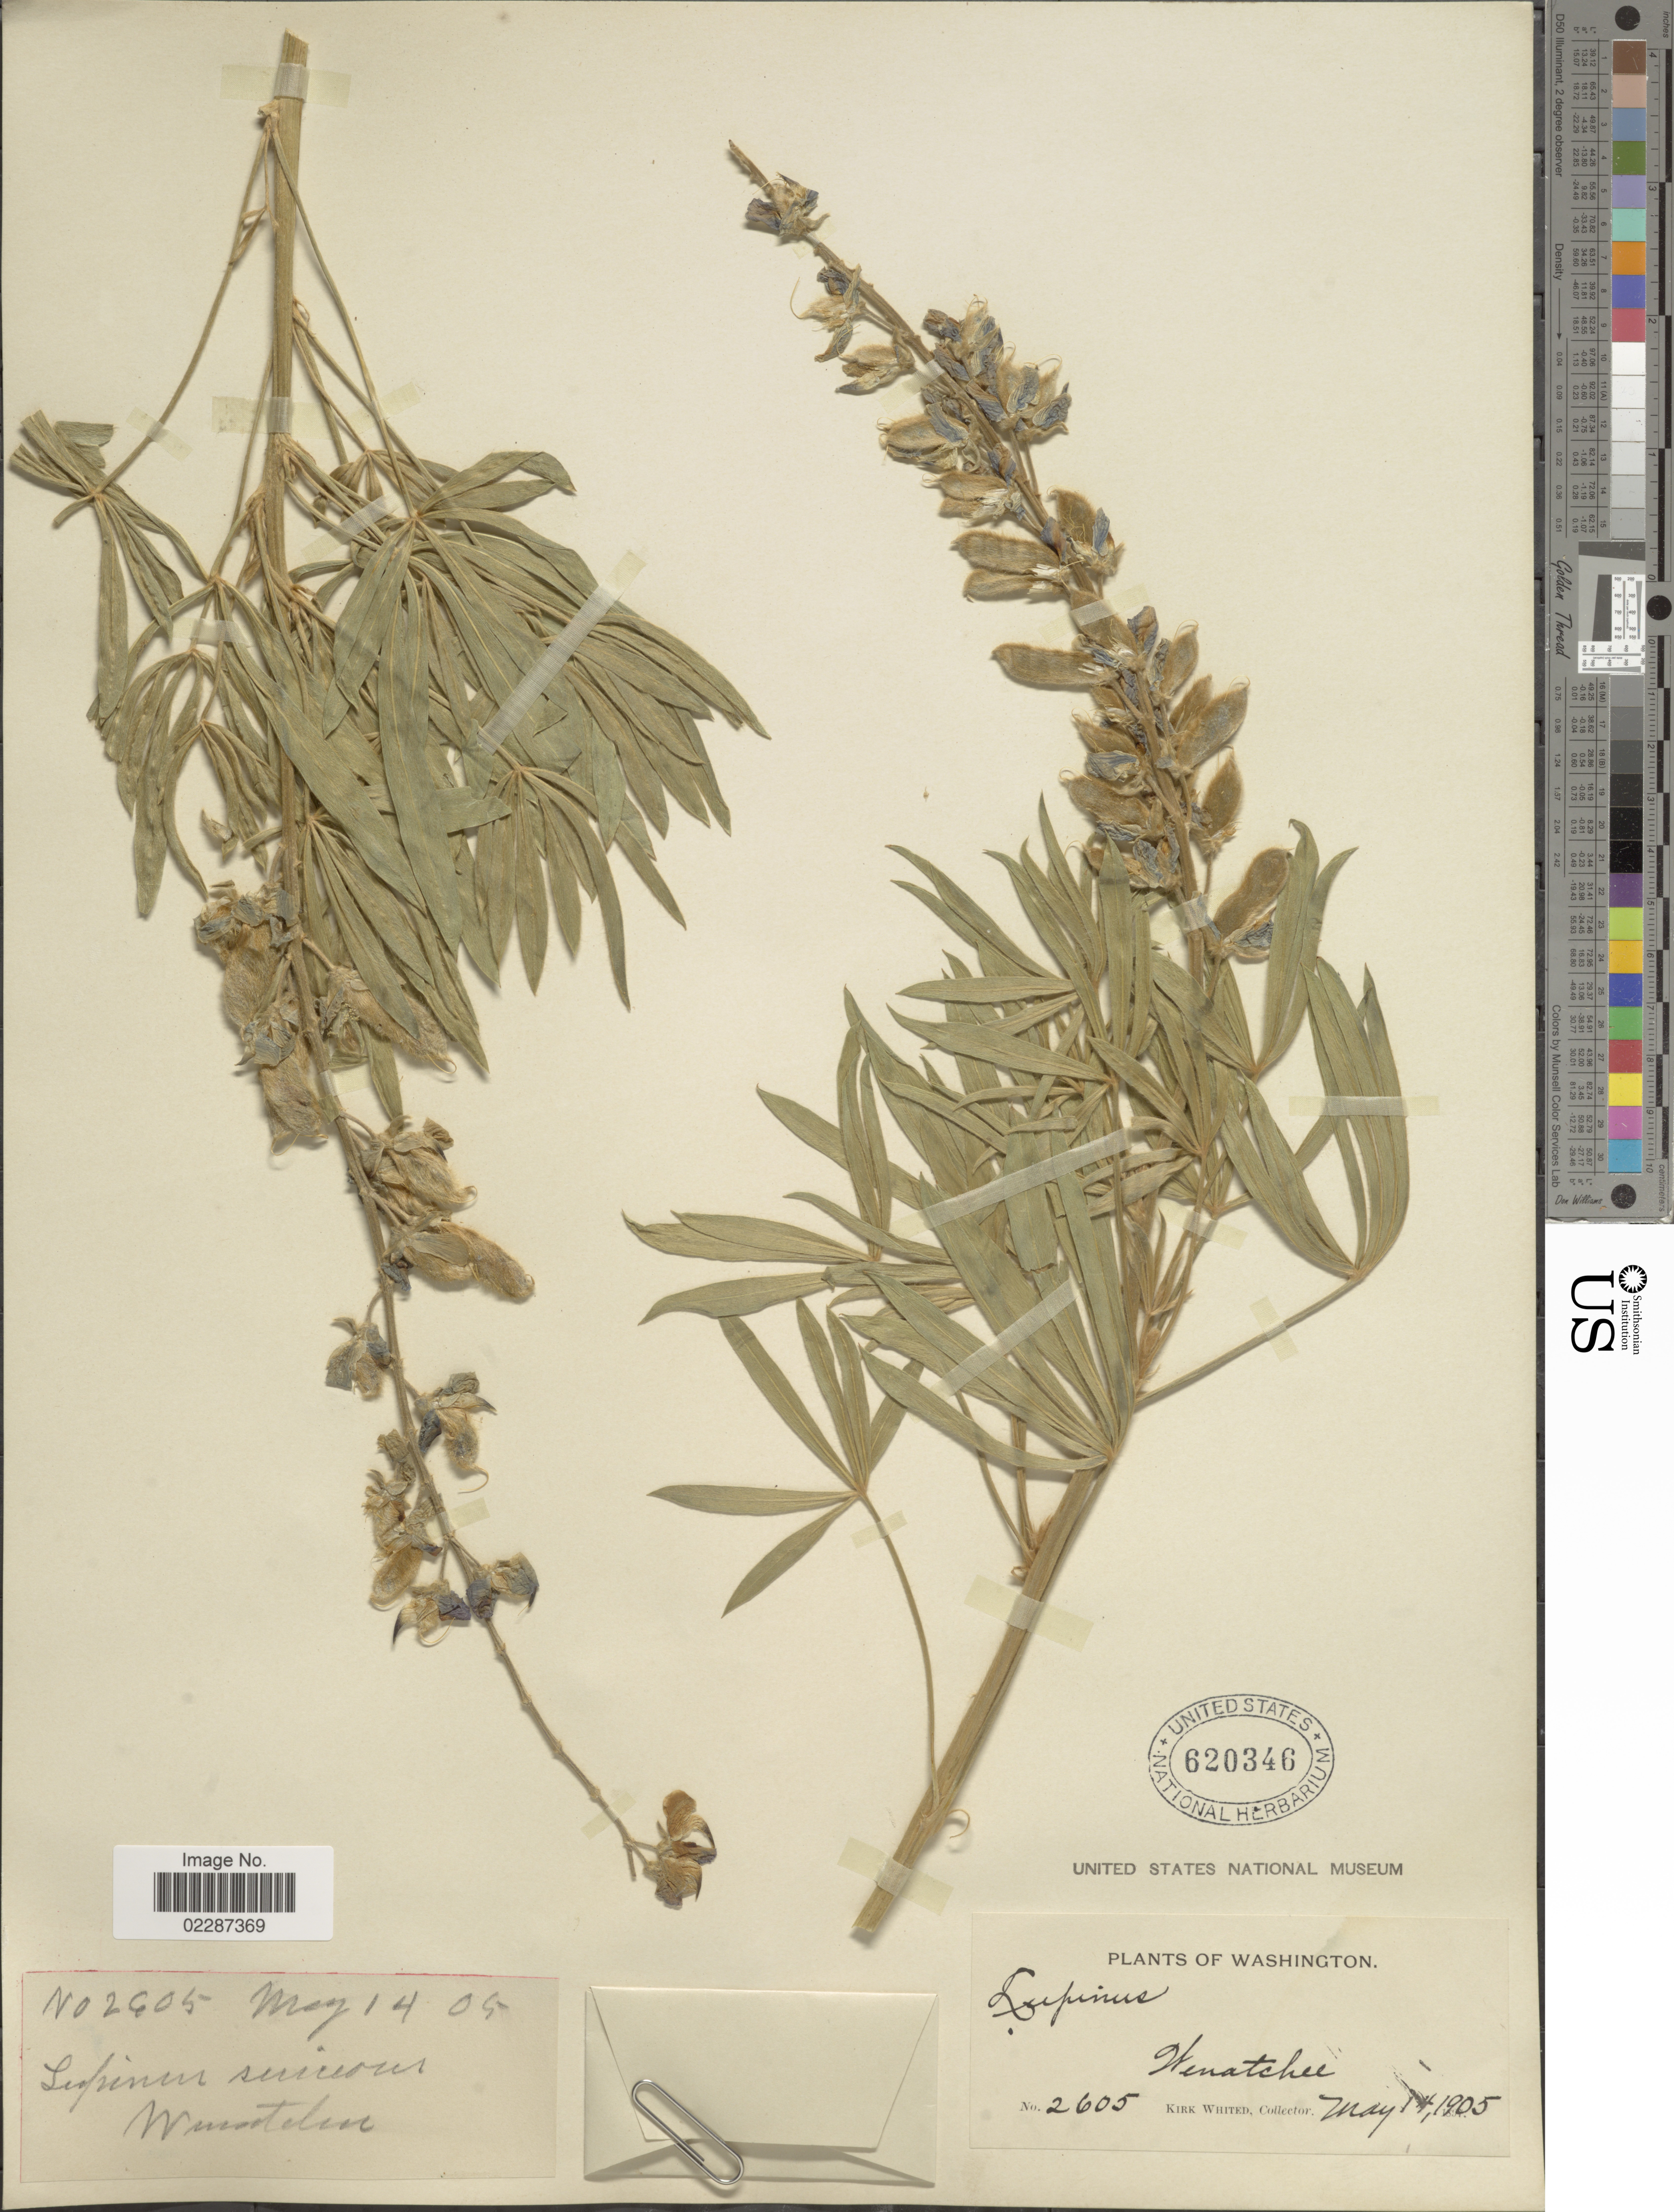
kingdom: Plantae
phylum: Tracheophyta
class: Magnoliopsida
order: Fabales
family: Fabaceae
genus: Lupinus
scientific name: Lupinus sericeus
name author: Pursh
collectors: K. Whited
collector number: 2605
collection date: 1905-05-14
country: United States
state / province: Washington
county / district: Chelan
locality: Wenatchee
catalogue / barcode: US 620346